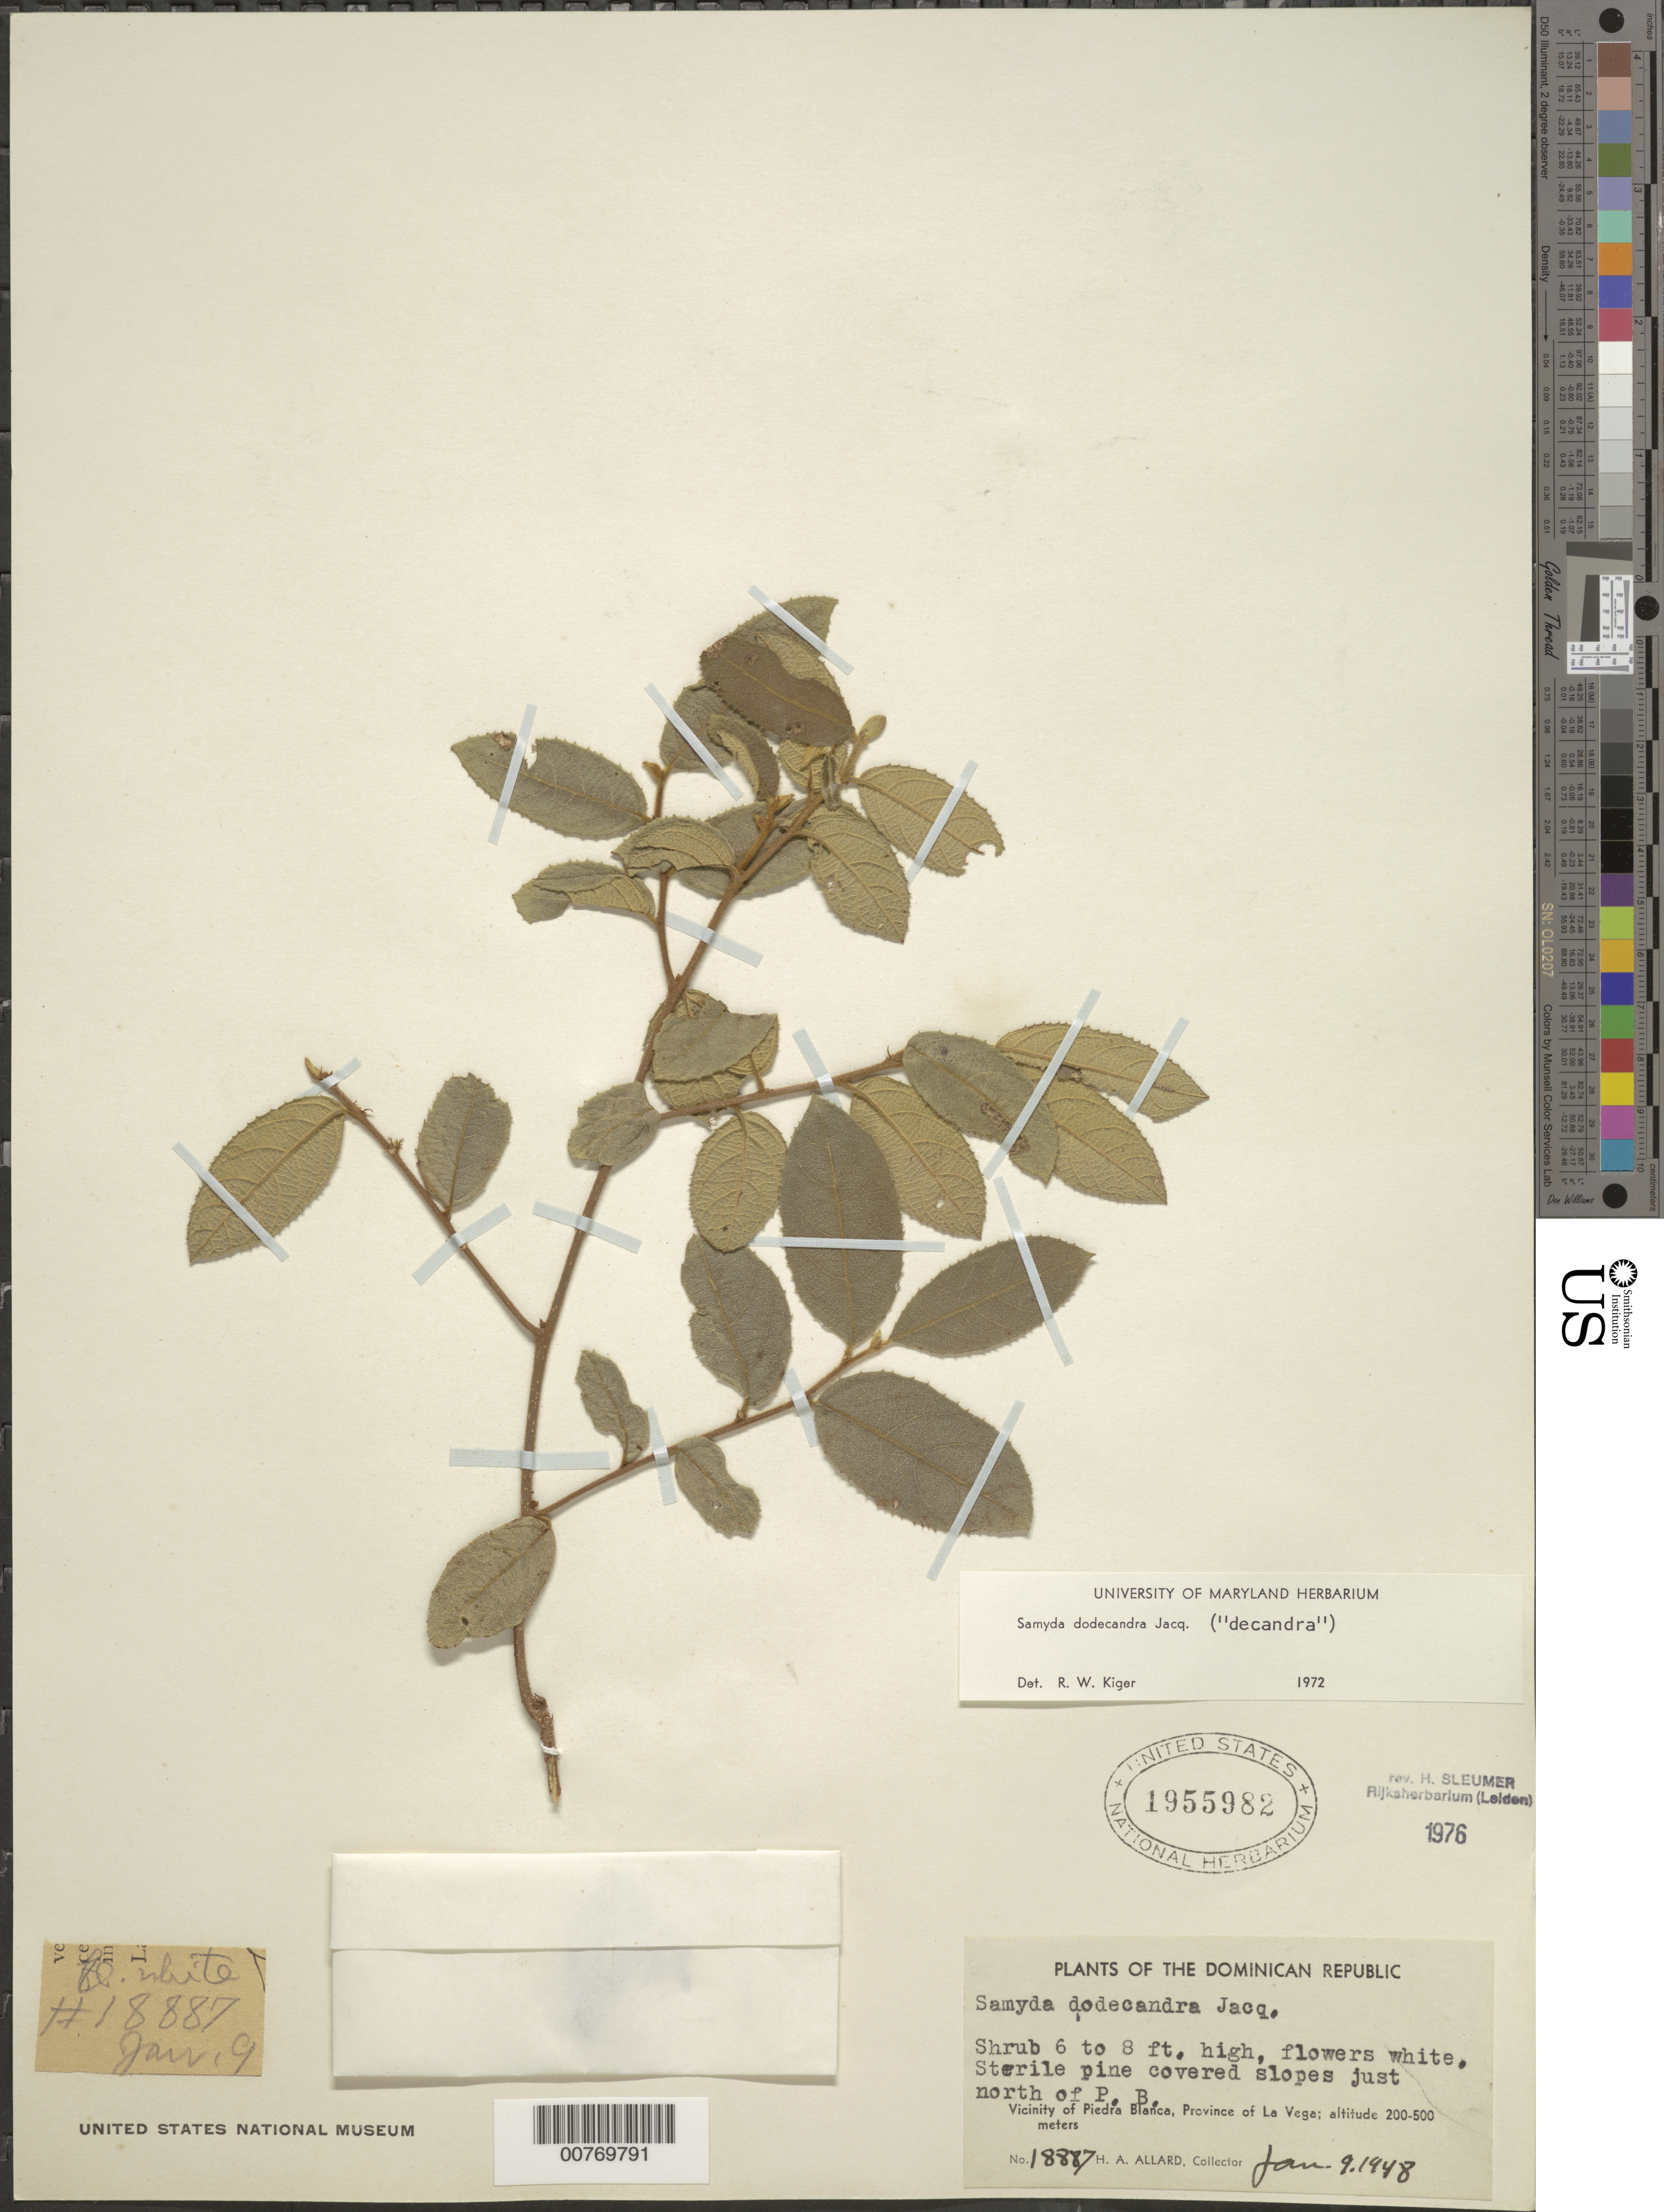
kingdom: Plantae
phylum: Tracheophyta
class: Magnoliopsida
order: Malpighiales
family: Salicaceae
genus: Casearia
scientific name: Casearia dodecandra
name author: (Jacq.) T. Samar. & M.H. Alford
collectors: H. A. Allard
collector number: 18887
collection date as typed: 09 Jan 1948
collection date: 1948-01-09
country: Dominican Republic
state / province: La Vega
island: Hispaniola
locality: Vicinity of Piedra Blanca.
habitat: Sterile pine covered slopes just north of P.B.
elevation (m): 200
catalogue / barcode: US 1955982